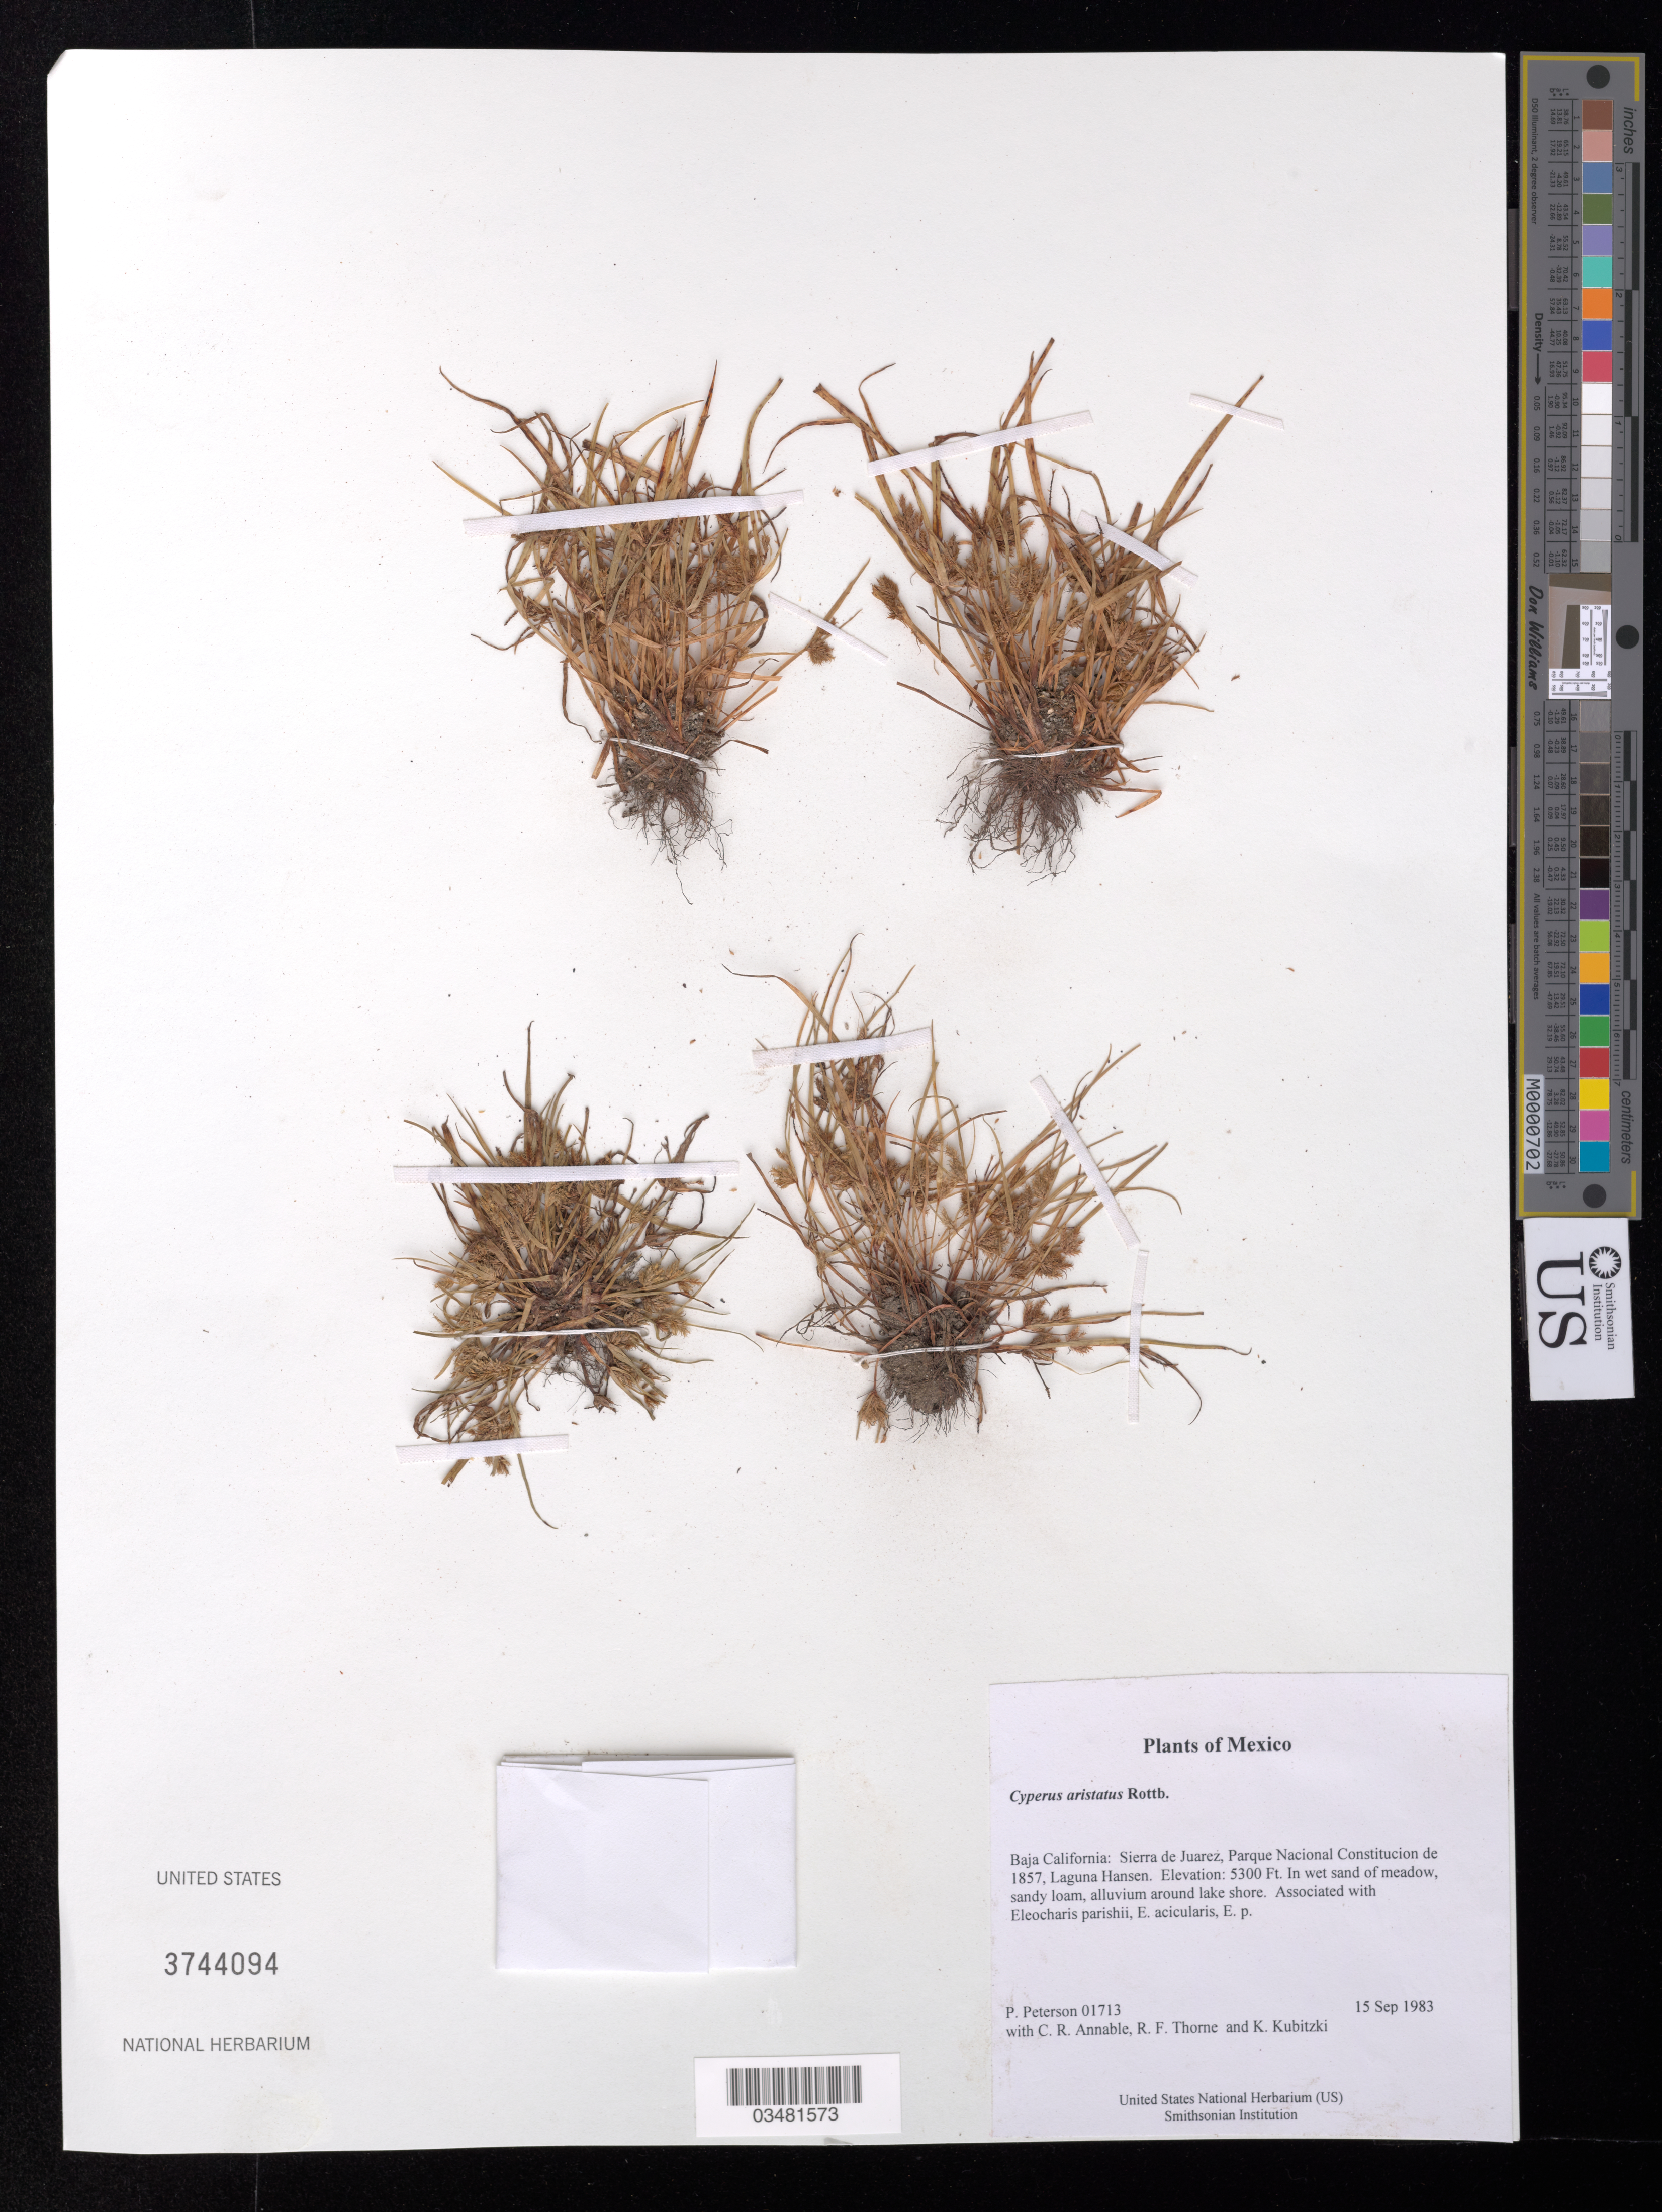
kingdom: Plantae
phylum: Tracheophyta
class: Liliopsida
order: Poales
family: Cyperaceae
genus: Cyperus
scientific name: Cyperus squarrosus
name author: L.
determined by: Strong, Mark T., (BOT), Smithsonian Institution - National Museum of Natural History (UNITED STATES)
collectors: P. M. Peterson, C. R. Annable, R. F. Thorne & K. Kubitzki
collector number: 01713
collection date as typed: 15 Sep 1983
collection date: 1983-09-15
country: Mexico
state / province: Baja California Norte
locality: Sierra de Juarez, Parque Nacional Constitucion de 1857, Laguna Hansen.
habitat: In wet sand of meadow, sandy loam, alluvium around lake shore. Associated with Eleocharis parishii, E. acicularis, E. p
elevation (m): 1615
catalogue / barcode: US 3744094